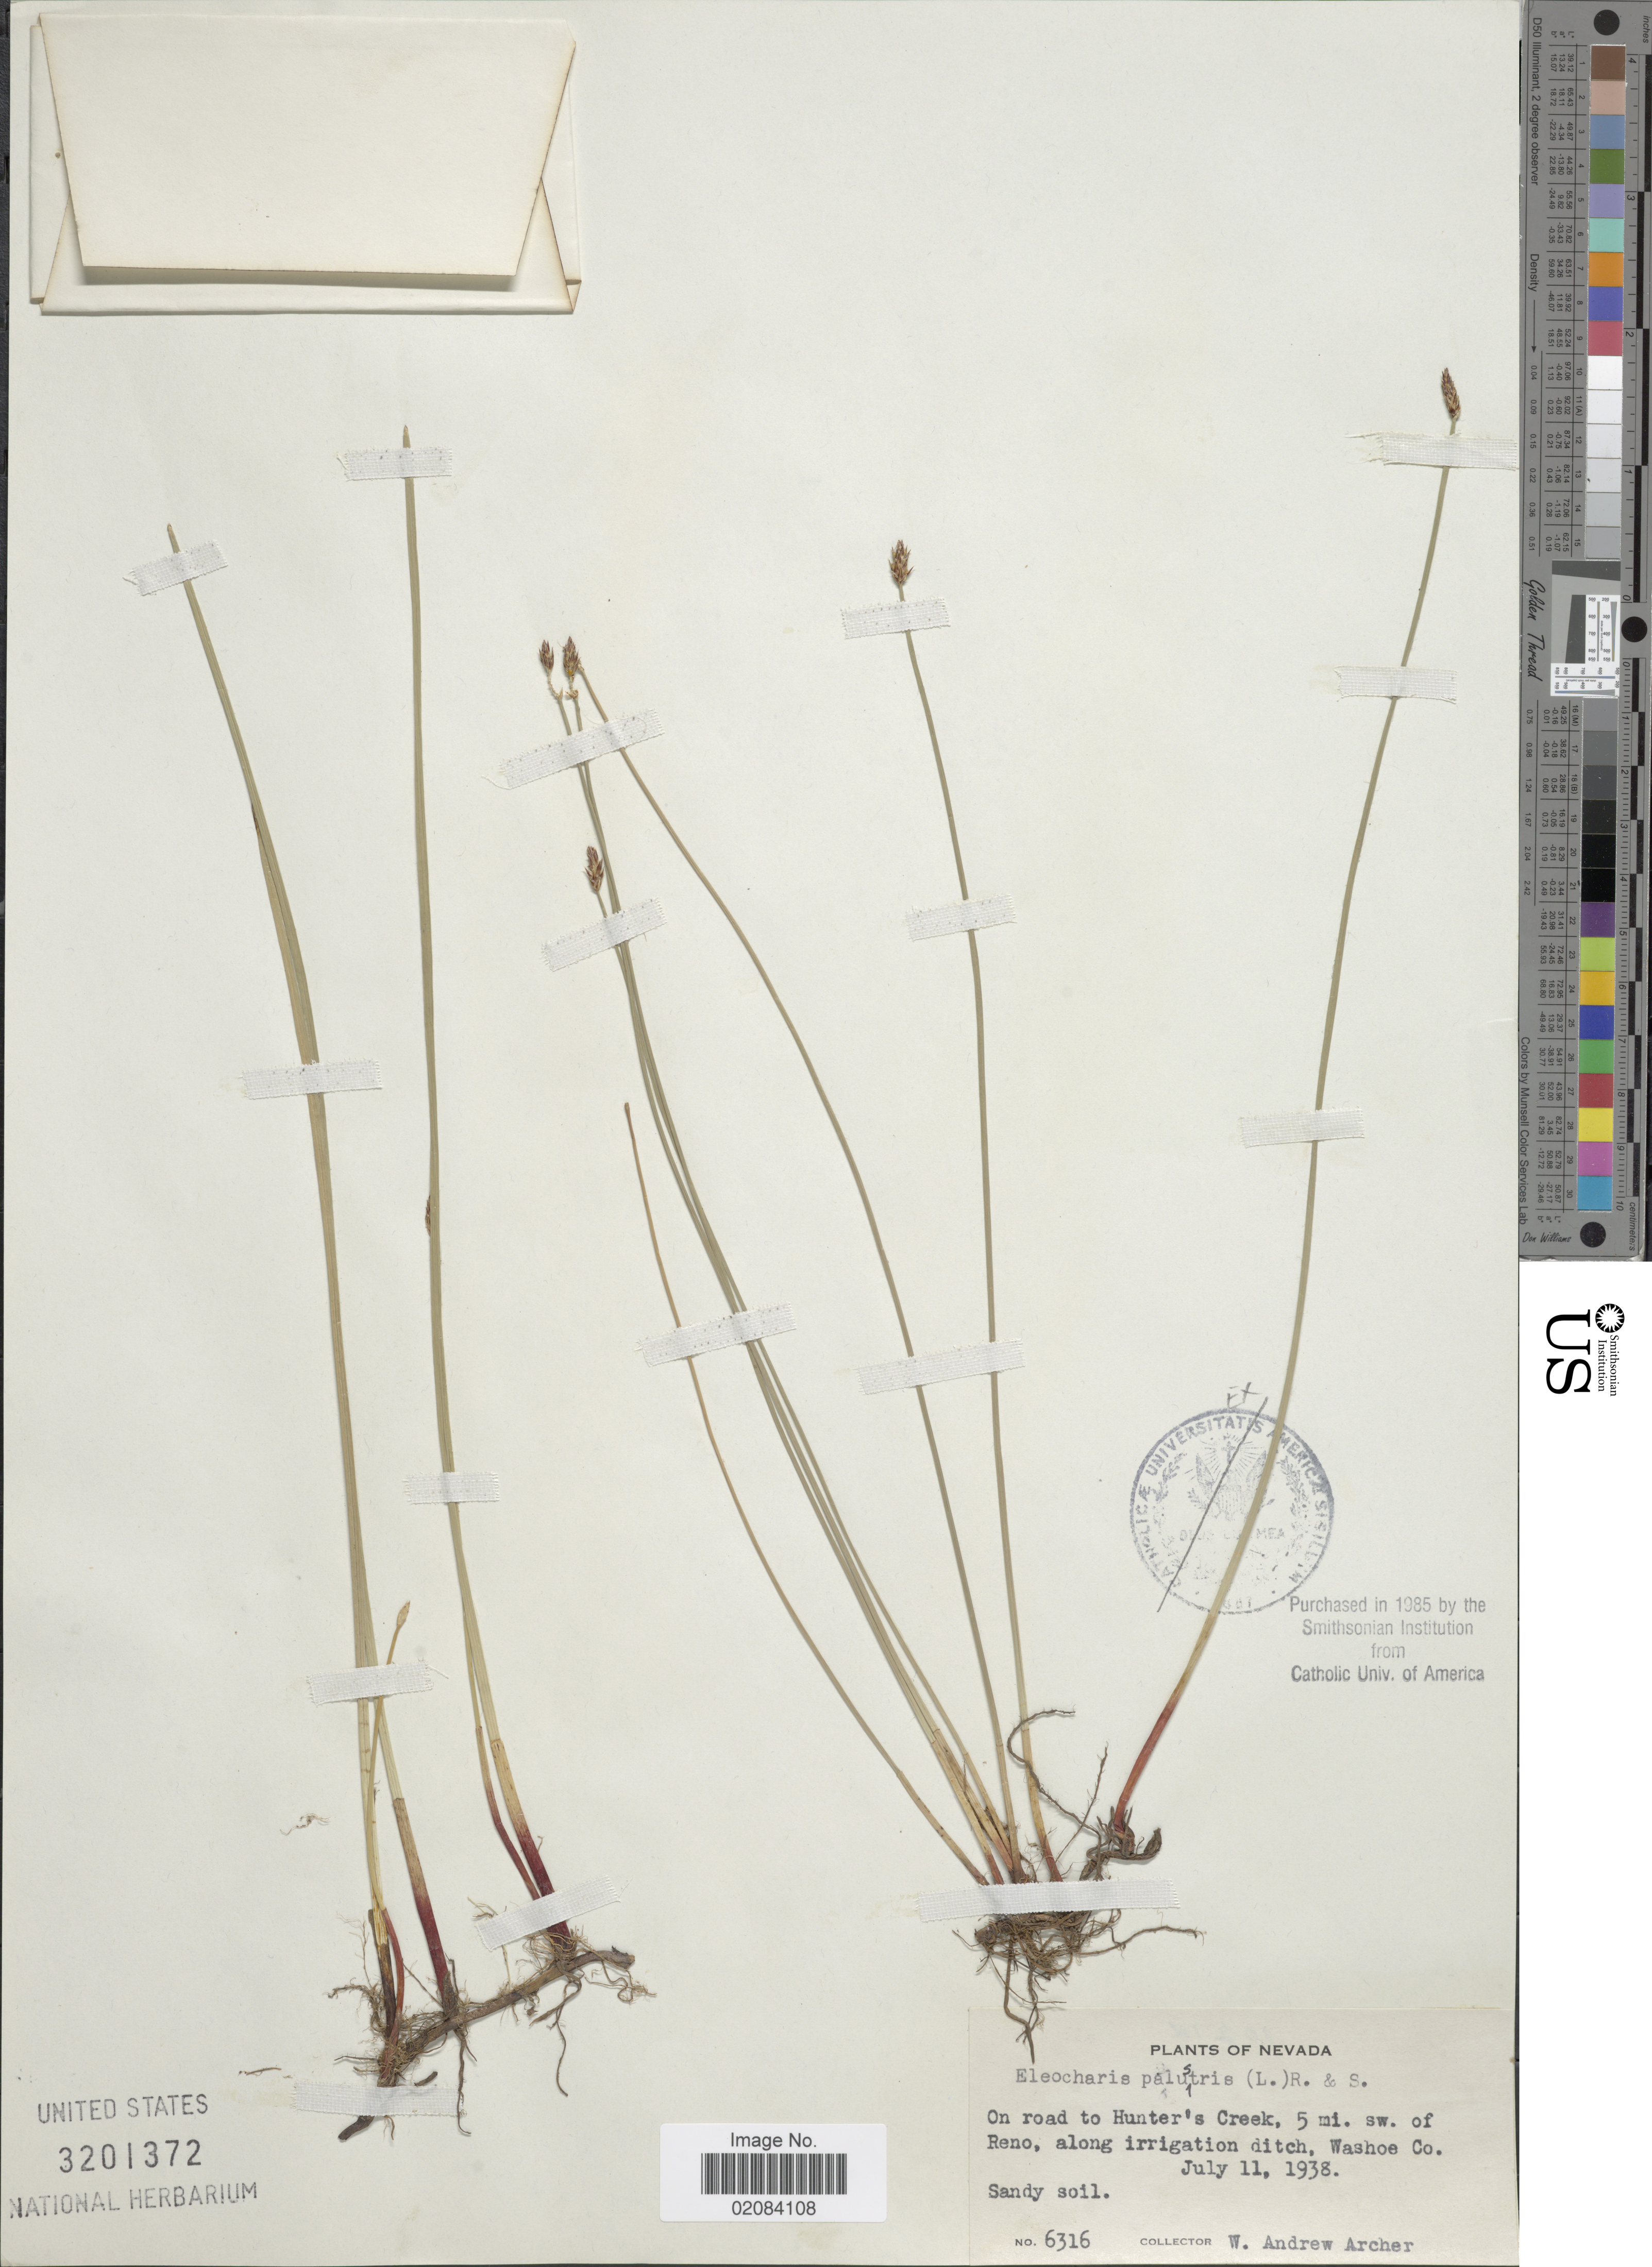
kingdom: Plantae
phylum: Tracheophyta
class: Liliopsida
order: Poales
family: Cyperaceae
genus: Eleocharis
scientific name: Eleocharis palustris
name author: (L.) Roem. & Schult.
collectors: W. A. Archer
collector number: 6316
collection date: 1938-07-11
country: United States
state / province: Nevada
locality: Nevada, On road to Hunter's Creek, 5 mi. sw of Reno, along irritation ditch, Washoe Co.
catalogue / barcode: US 3201372